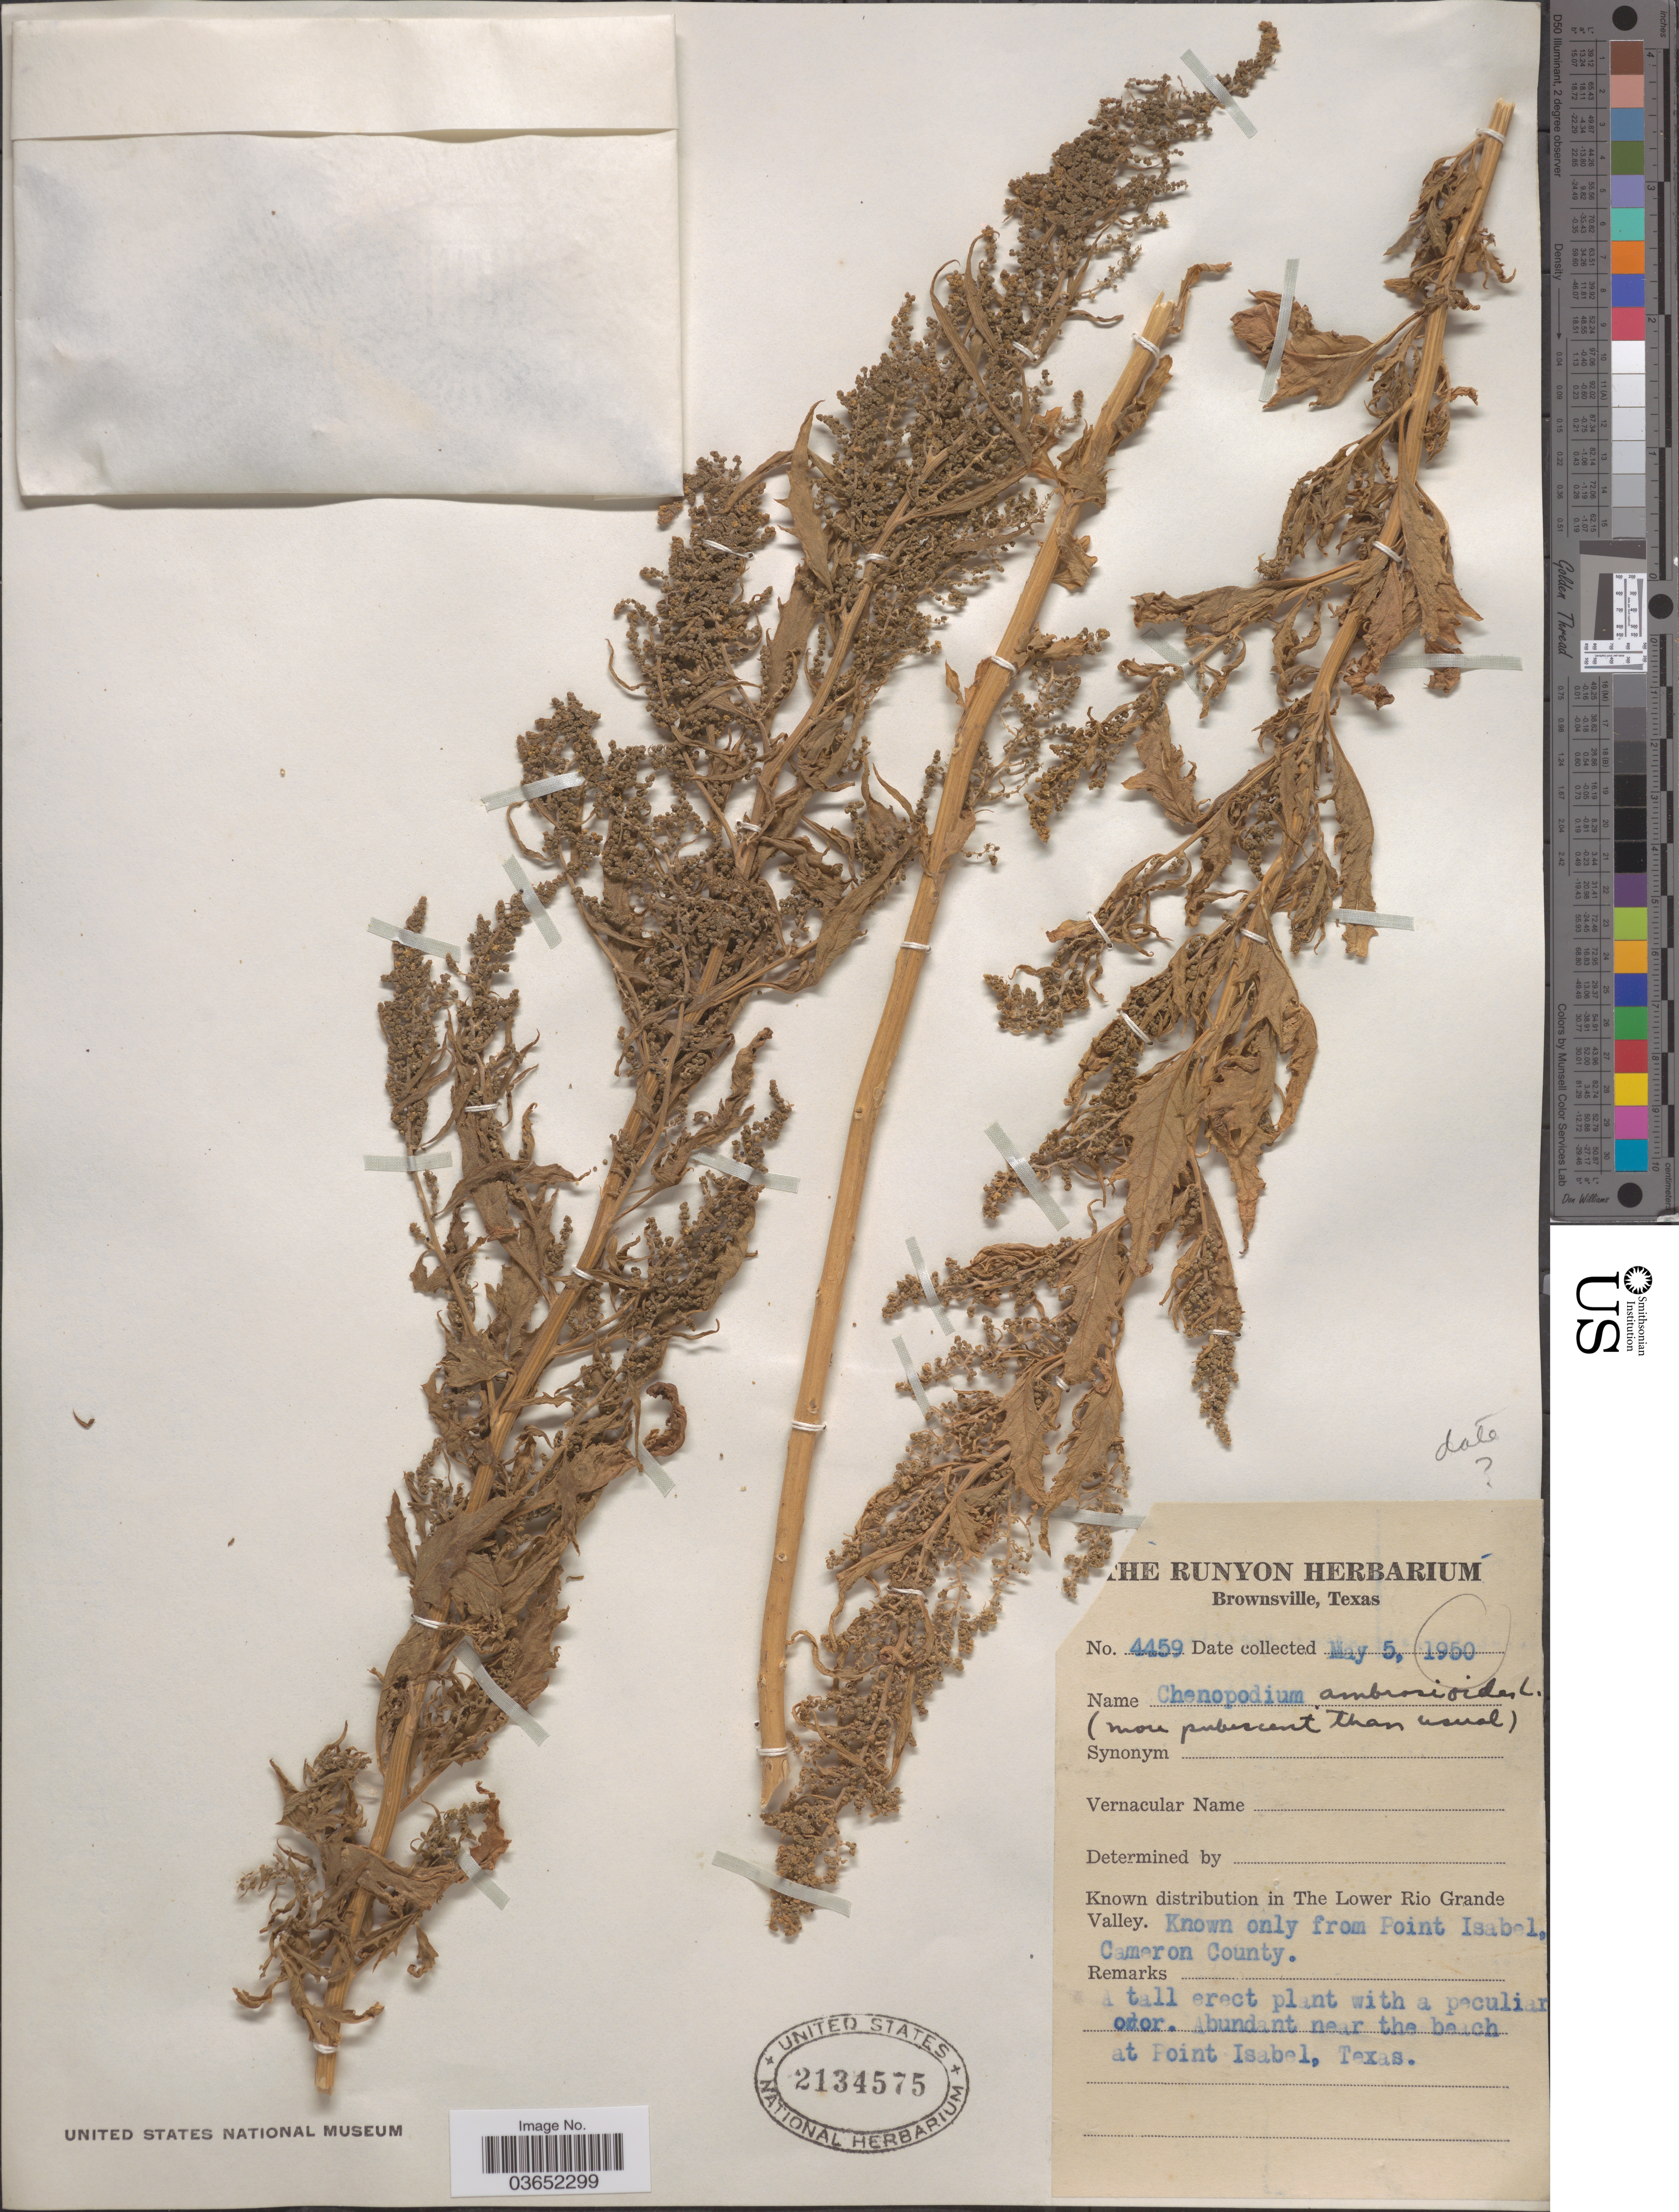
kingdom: Plantae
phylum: Tracheophyta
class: Magnoliopsida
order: Caryophyllales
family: Amaranthaceae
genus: Chenopodium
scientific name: Chenopodium ambrosioides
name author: L.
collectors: ex herb. Runyon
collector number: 4459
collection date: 1950-05-05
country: United States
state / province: Texas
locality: Known only from Point Isabel. Cameron County. Abundant near the beach at Point Isabel.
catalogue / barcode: US 2134575